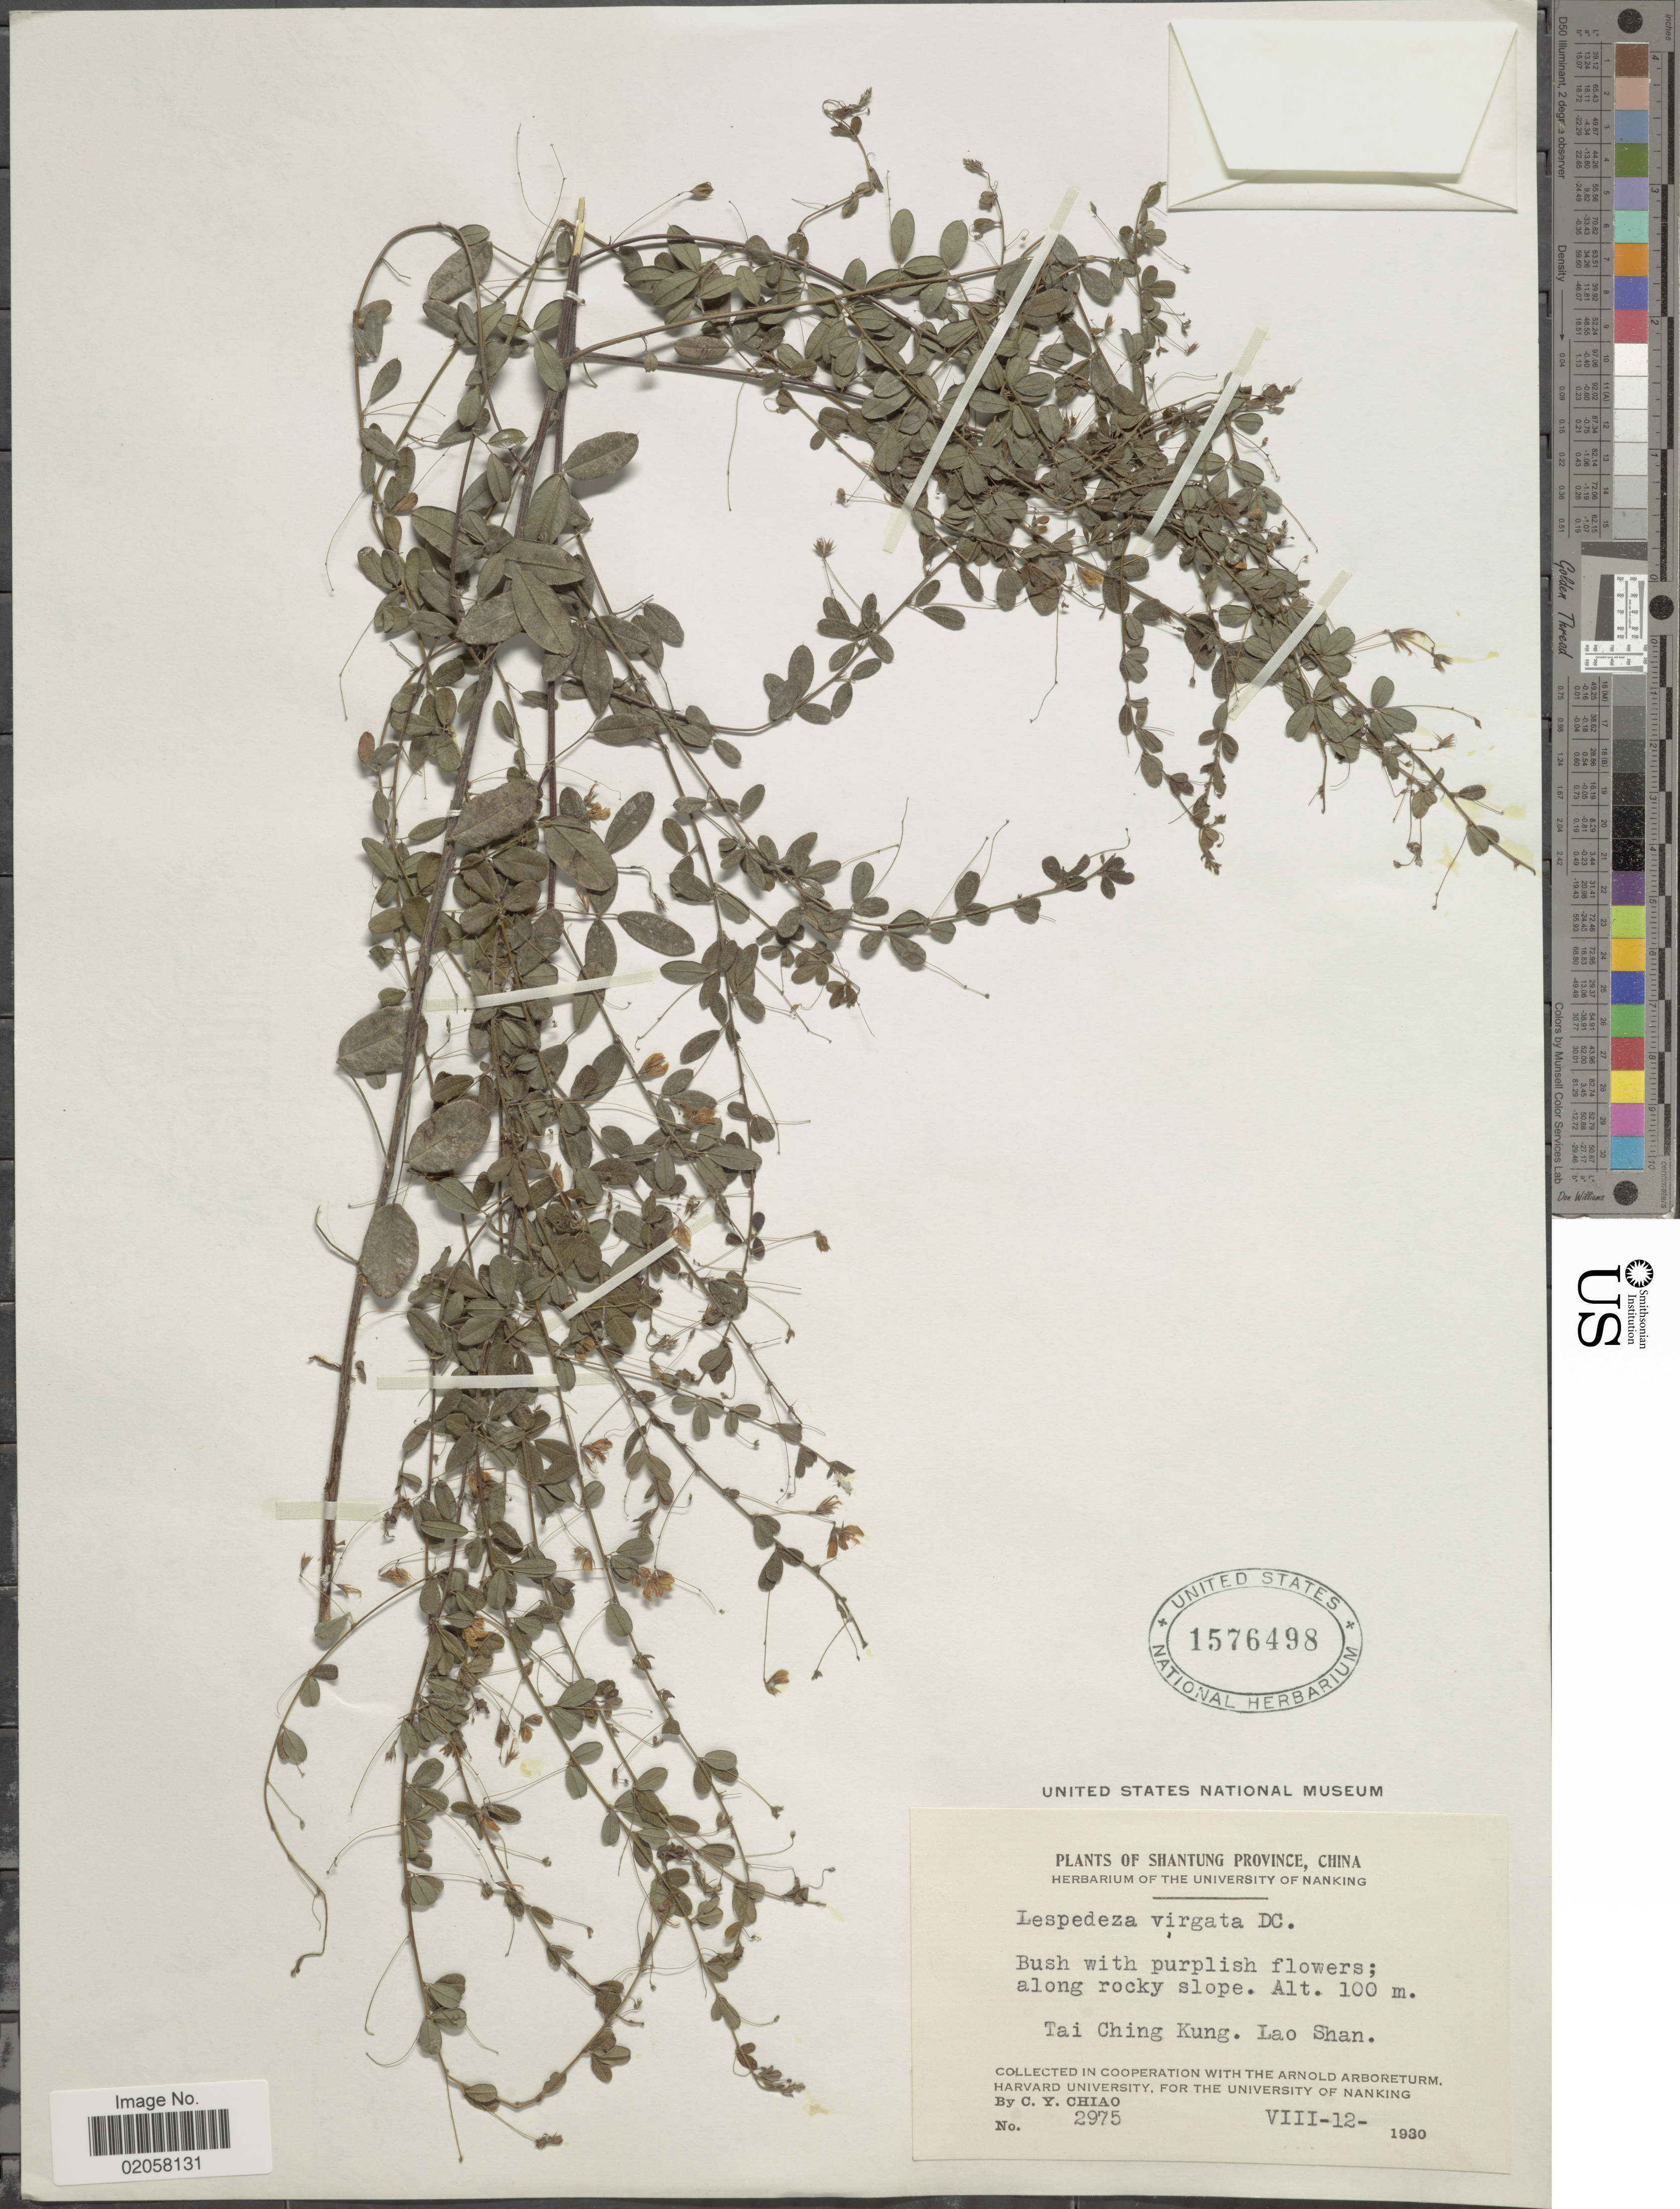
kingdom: Plantae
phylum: Tracheophyta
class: Magnoliopsida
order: Fabales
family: Fabaceae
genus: Lespedeza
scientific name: Lespedeza virgata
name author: (Thunb.) DC.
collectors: C. Y. Chiao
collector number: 2975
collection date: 1930-08-12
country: China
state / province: Shandong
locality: Shantung Province, Tai Ching Kung. Lao Shan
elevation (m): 100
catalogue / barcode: US 1576498